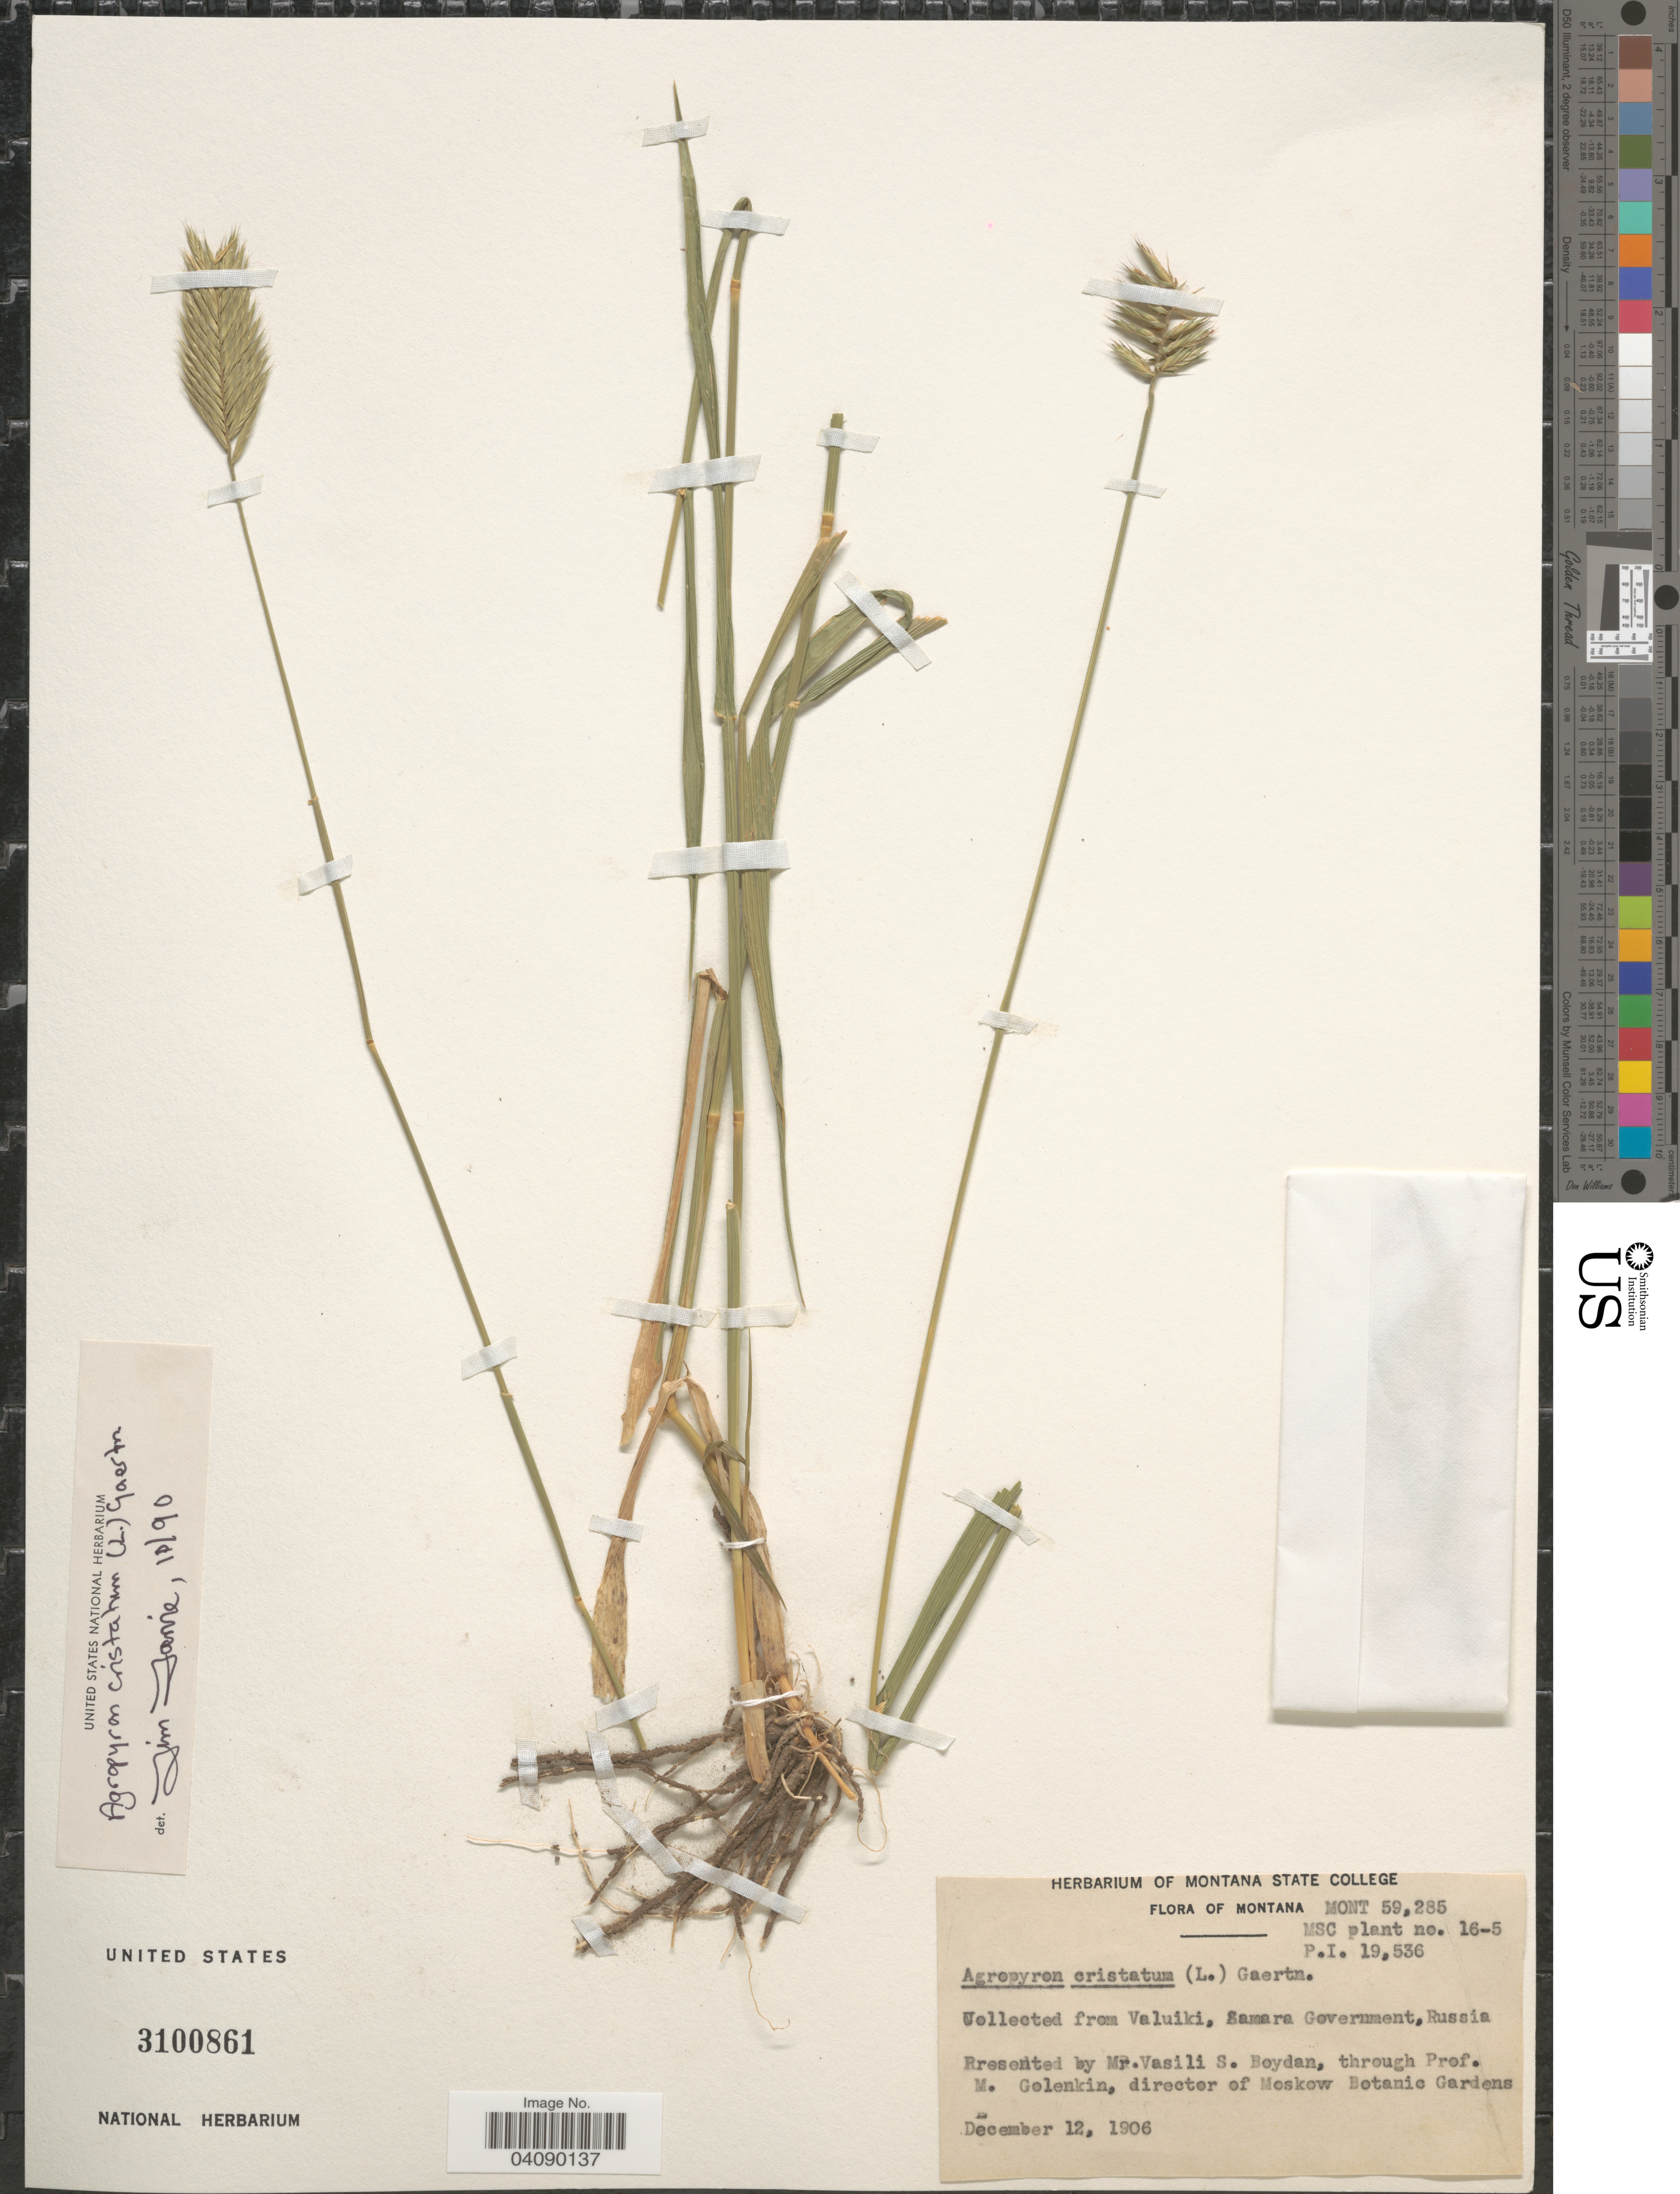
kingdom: Plantae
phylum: Tracheophyta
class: Liliopsida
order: Poales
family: Poaceae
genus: Agropyron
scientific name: Agropyron cristatum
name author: (L.) Gaertn.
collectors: V. Boyden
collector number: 16-5?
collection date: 1906-12-12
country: Russian Federation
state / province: Samara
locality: From Valuiki, Samara Government.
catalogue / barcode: US 3100861